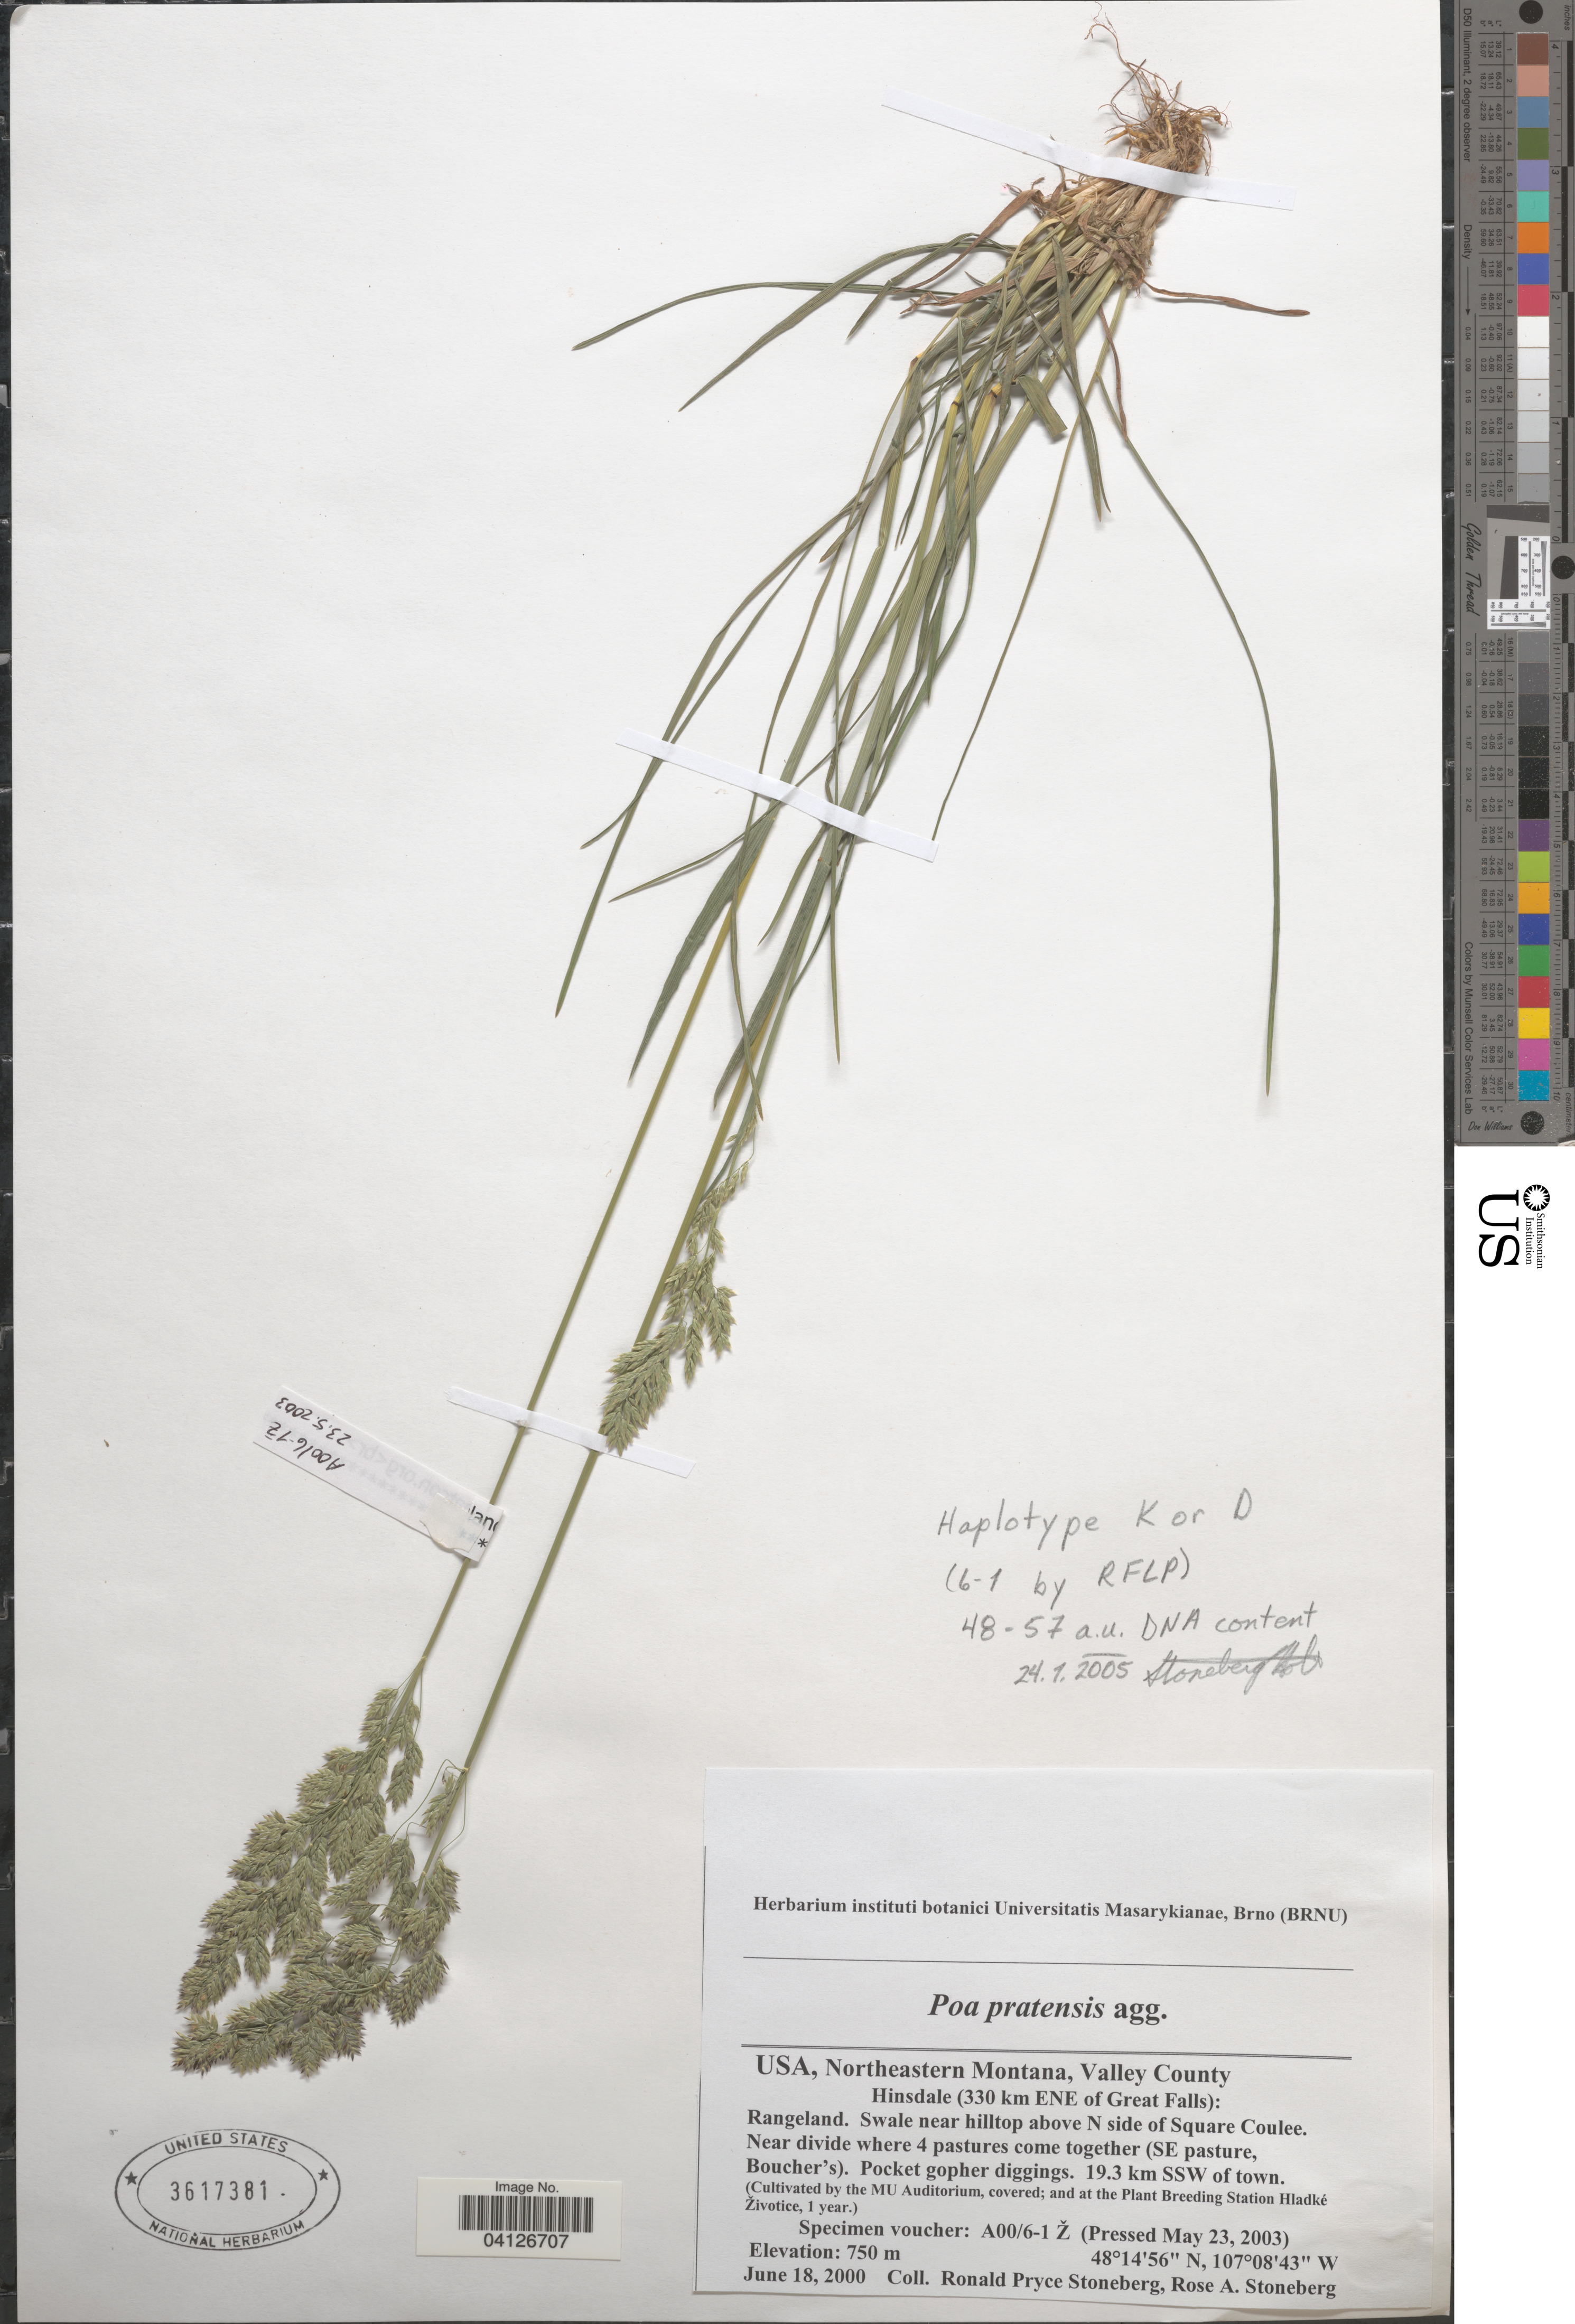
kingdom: Plantae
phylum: Tracheophyta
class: Liliopsida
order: Poales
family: Poaceae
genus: Poa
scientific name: Poa pratensis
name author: L.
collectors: Ex herb. instituti botanici Universitatis Masarykianae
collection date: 2003-05-23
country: Czechia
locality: (Cultivated by the MU Auditorium, covered; and at the Plant Breeding Station Hladké Životice, 1 year.).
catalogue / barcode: US 3617381